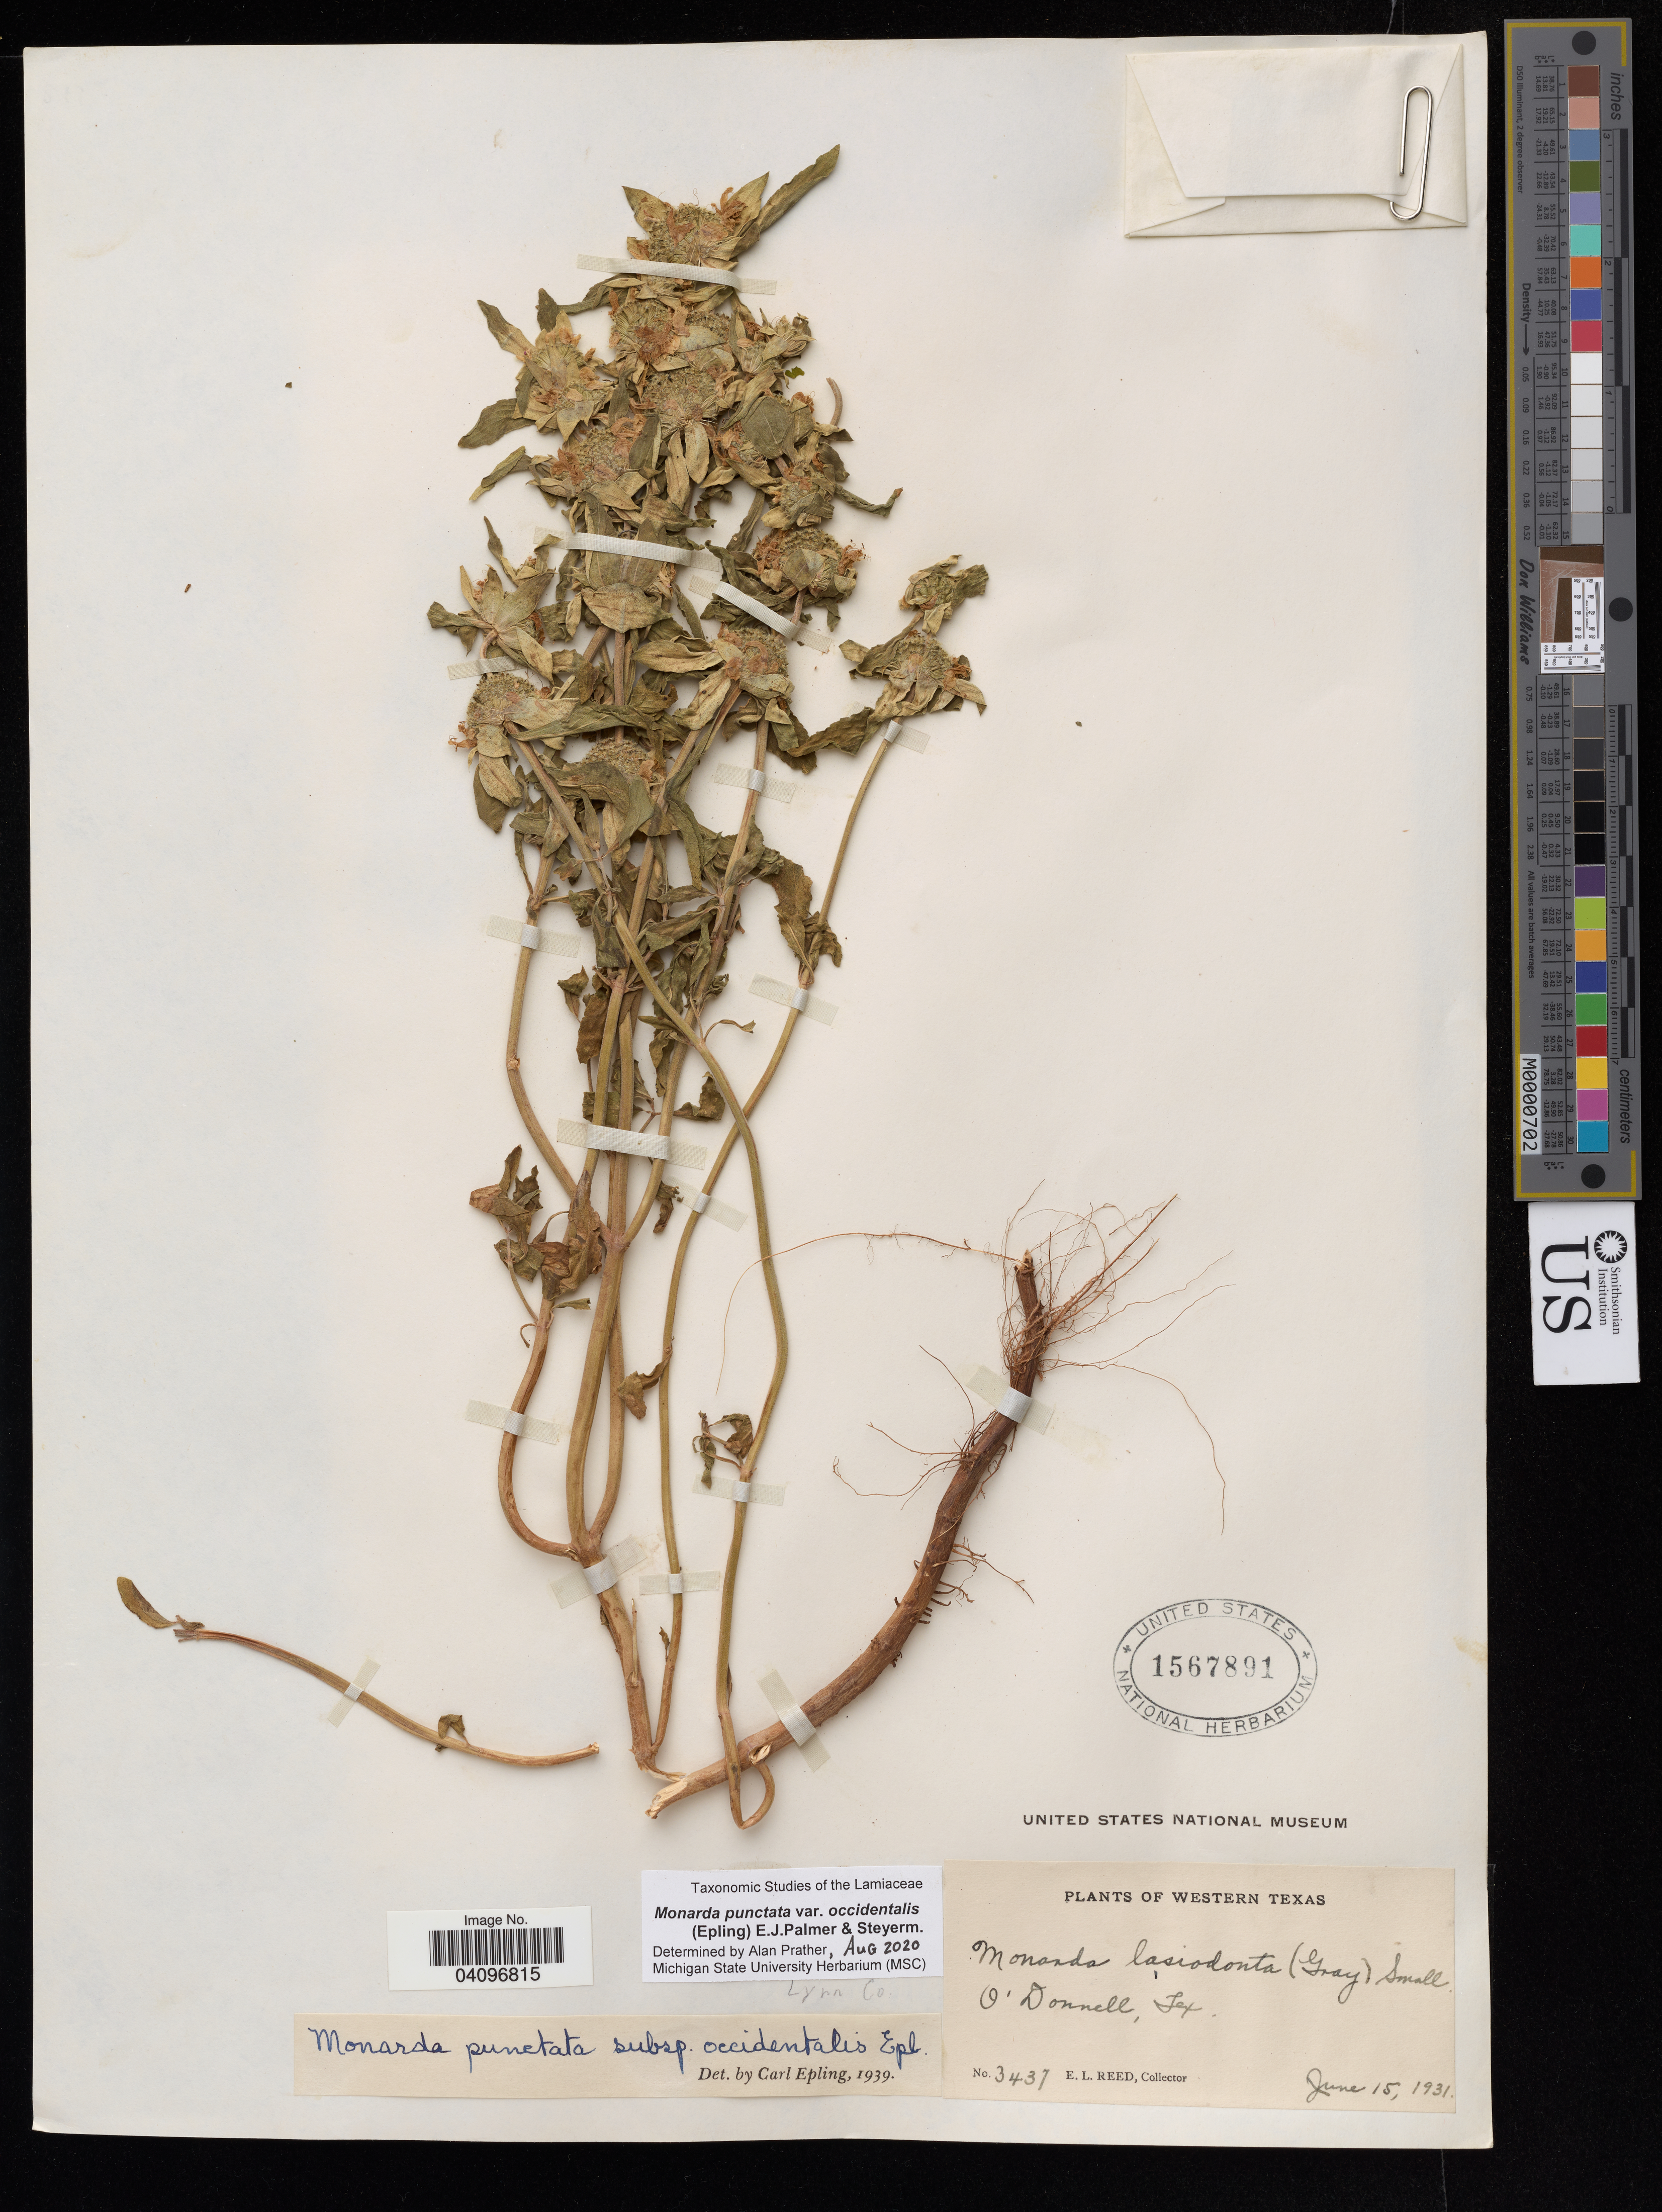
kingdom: Plantae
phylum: Tracheophyta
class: Magnoliopsida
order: Lamiales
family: Lamiaceae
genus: Monarda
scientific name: Monarda punctata var. occidentalis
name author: (Epling) E.J. Palmer & Steyerm.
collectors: E. Reed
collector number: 3437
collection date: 1931-06-15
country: United States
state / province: Texas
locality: Western Texas. O'Donnell.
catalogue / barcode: US 1567891